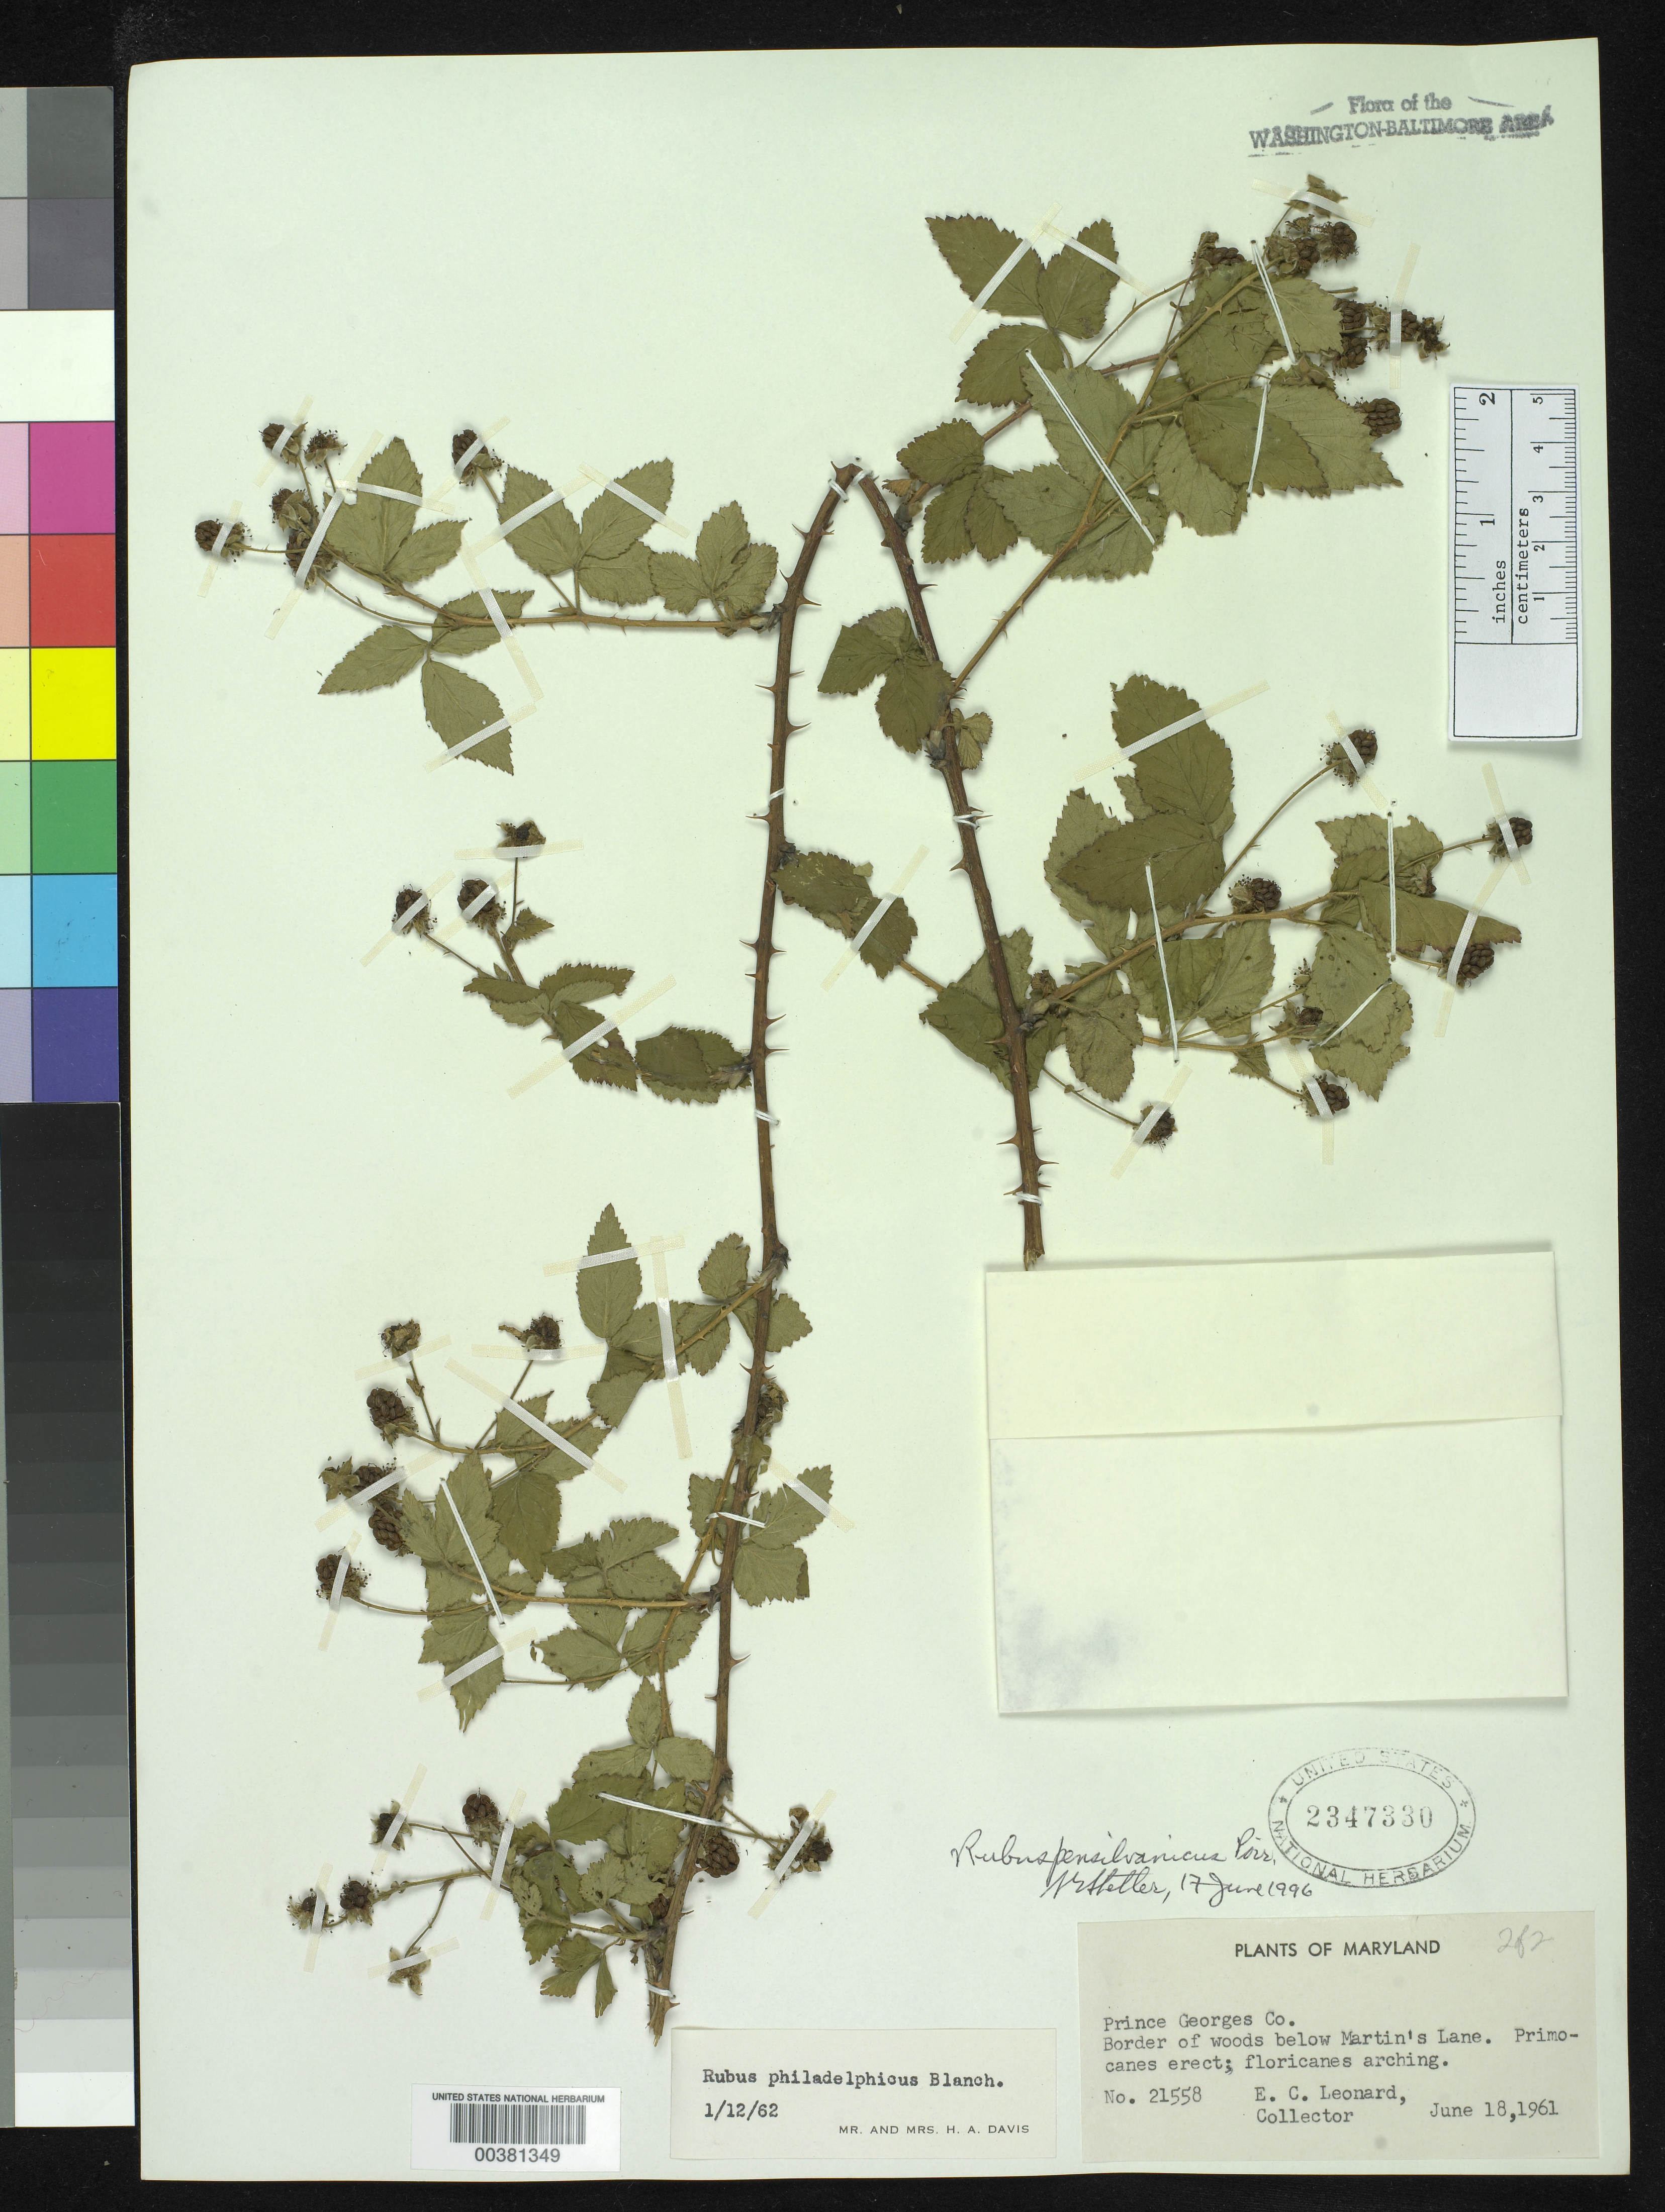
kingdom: Plantae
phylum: Tracheophyta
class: Magnoliopsida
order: Rosales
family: Rosaceae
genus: Rubus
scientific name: Rubus pensilvanicus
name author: Poir.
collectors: E. C. Leonard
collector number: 21558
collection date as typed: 18 Jun 1961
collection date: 1961-06-18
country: United States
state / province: Maryland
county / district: Prince George's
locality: Briar Ditch below Martins Lane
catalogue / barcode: US 2347330